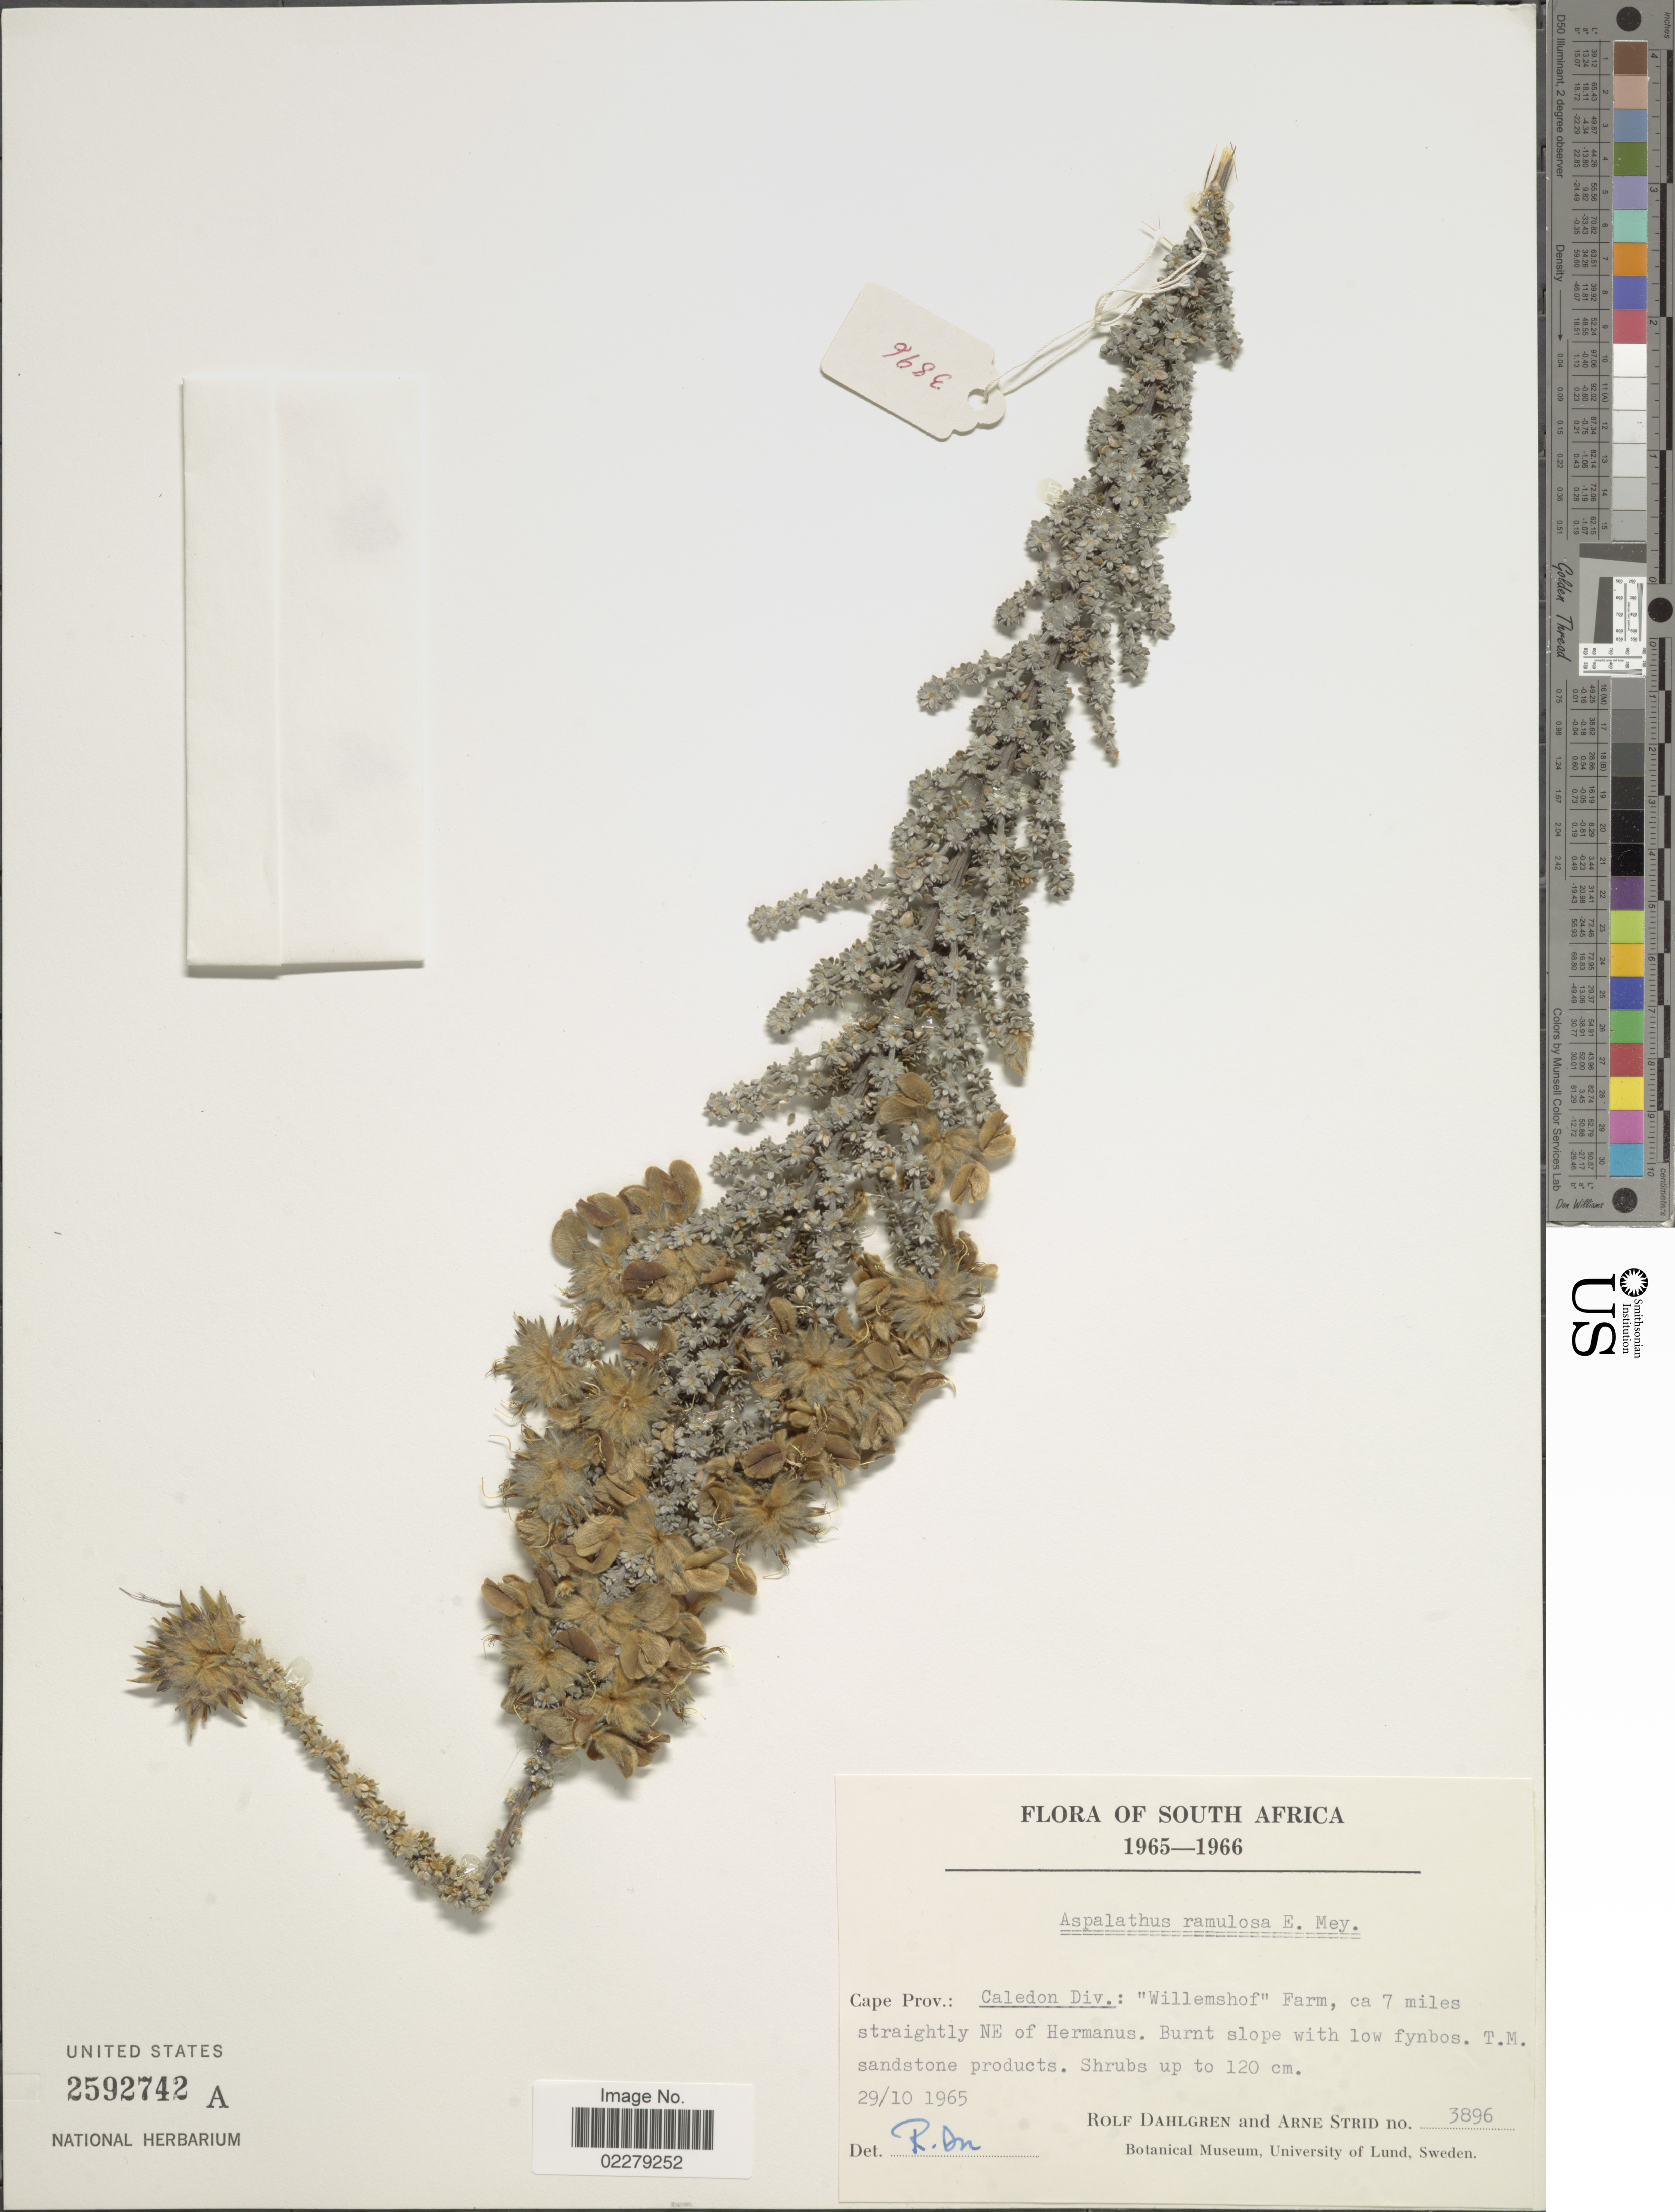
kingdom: Plantae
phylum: Tracheophyta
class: Magnoliopsida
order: Fabales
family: Fabaceae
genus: Aspalathus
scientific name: Aspalathus ramulosa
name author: E. Mey.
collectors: R. Dahlgren & A. Strid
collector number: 3896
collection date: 1965-10-29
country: South Africa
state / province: Western Cape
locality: Caledon Div.: "Willemshof" Farm, ca 7 miles straightly NE of Hermanus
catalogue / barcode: US 2592742A